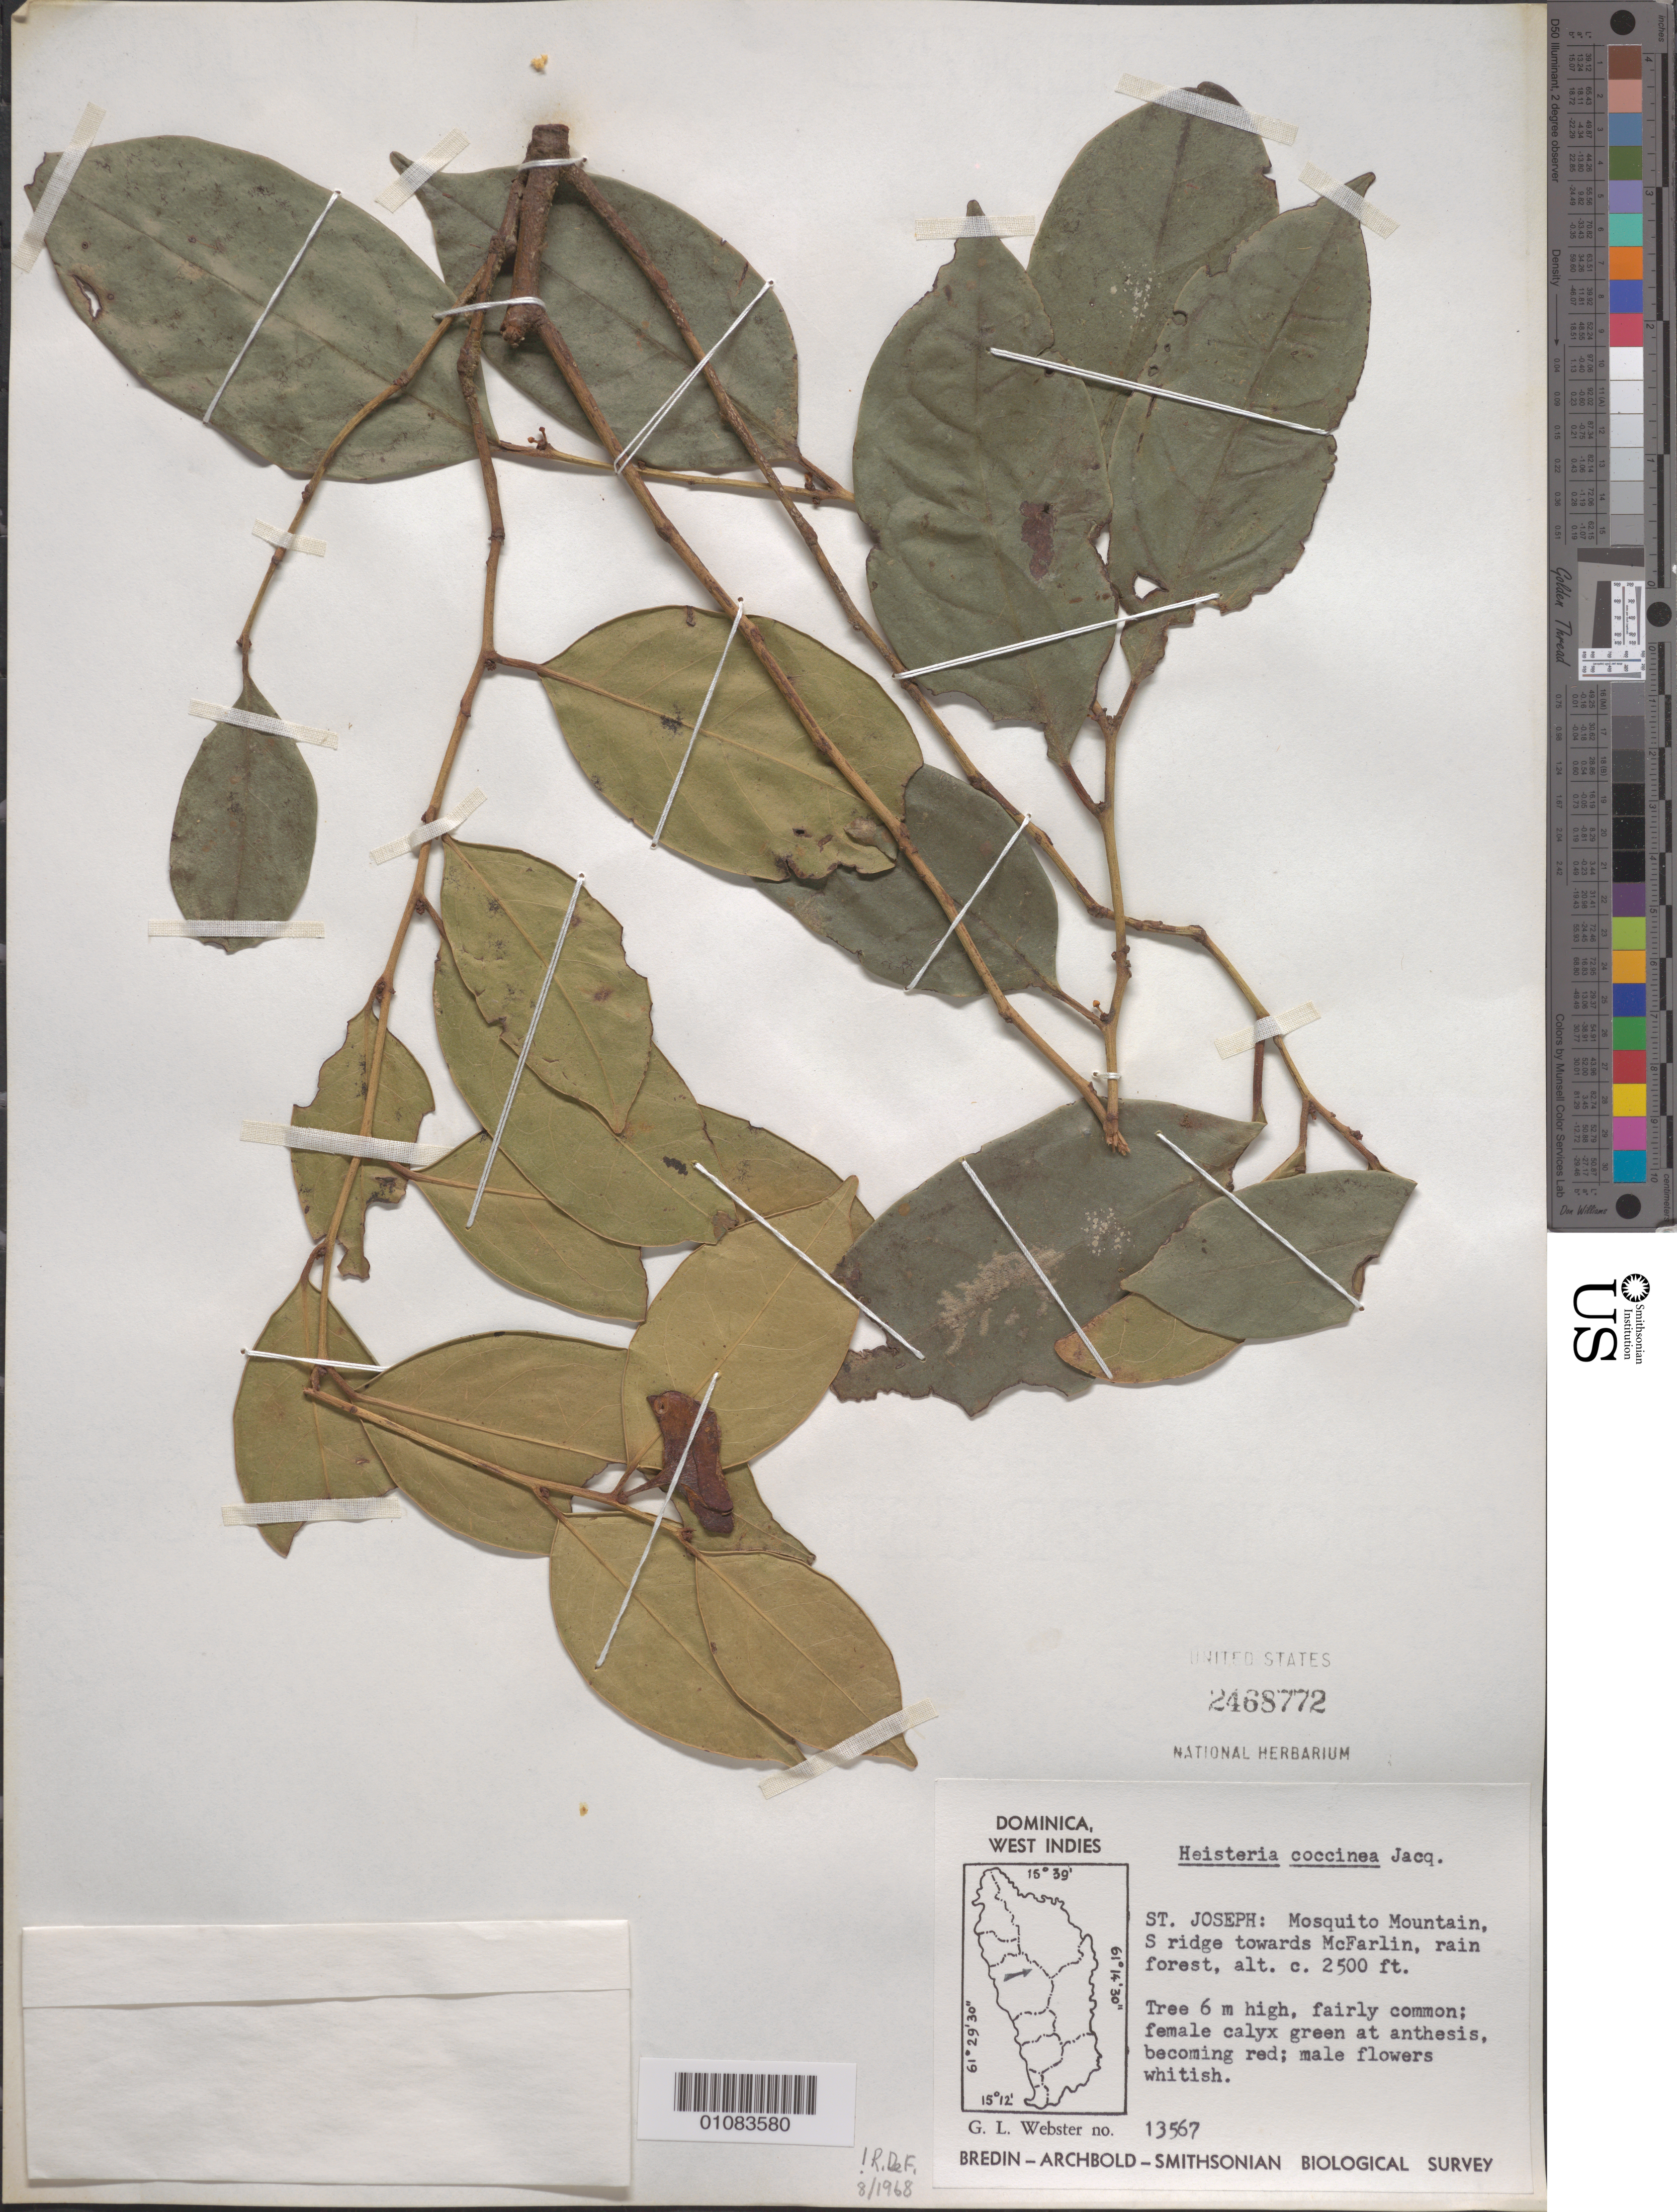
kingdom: Plantae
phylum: Tracheophyta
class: Magnoliopsida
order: Santalales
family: Erythropalaceae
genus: Heisteria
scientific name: Heisteria coccinea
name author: Jacq.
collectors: G. L. Webster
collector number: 13567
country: Dominica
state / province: St. Joseph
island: Dominica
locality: Mosquito Mountain, S ridge towards McFarlin.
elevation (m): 762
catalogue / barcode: US 2468772